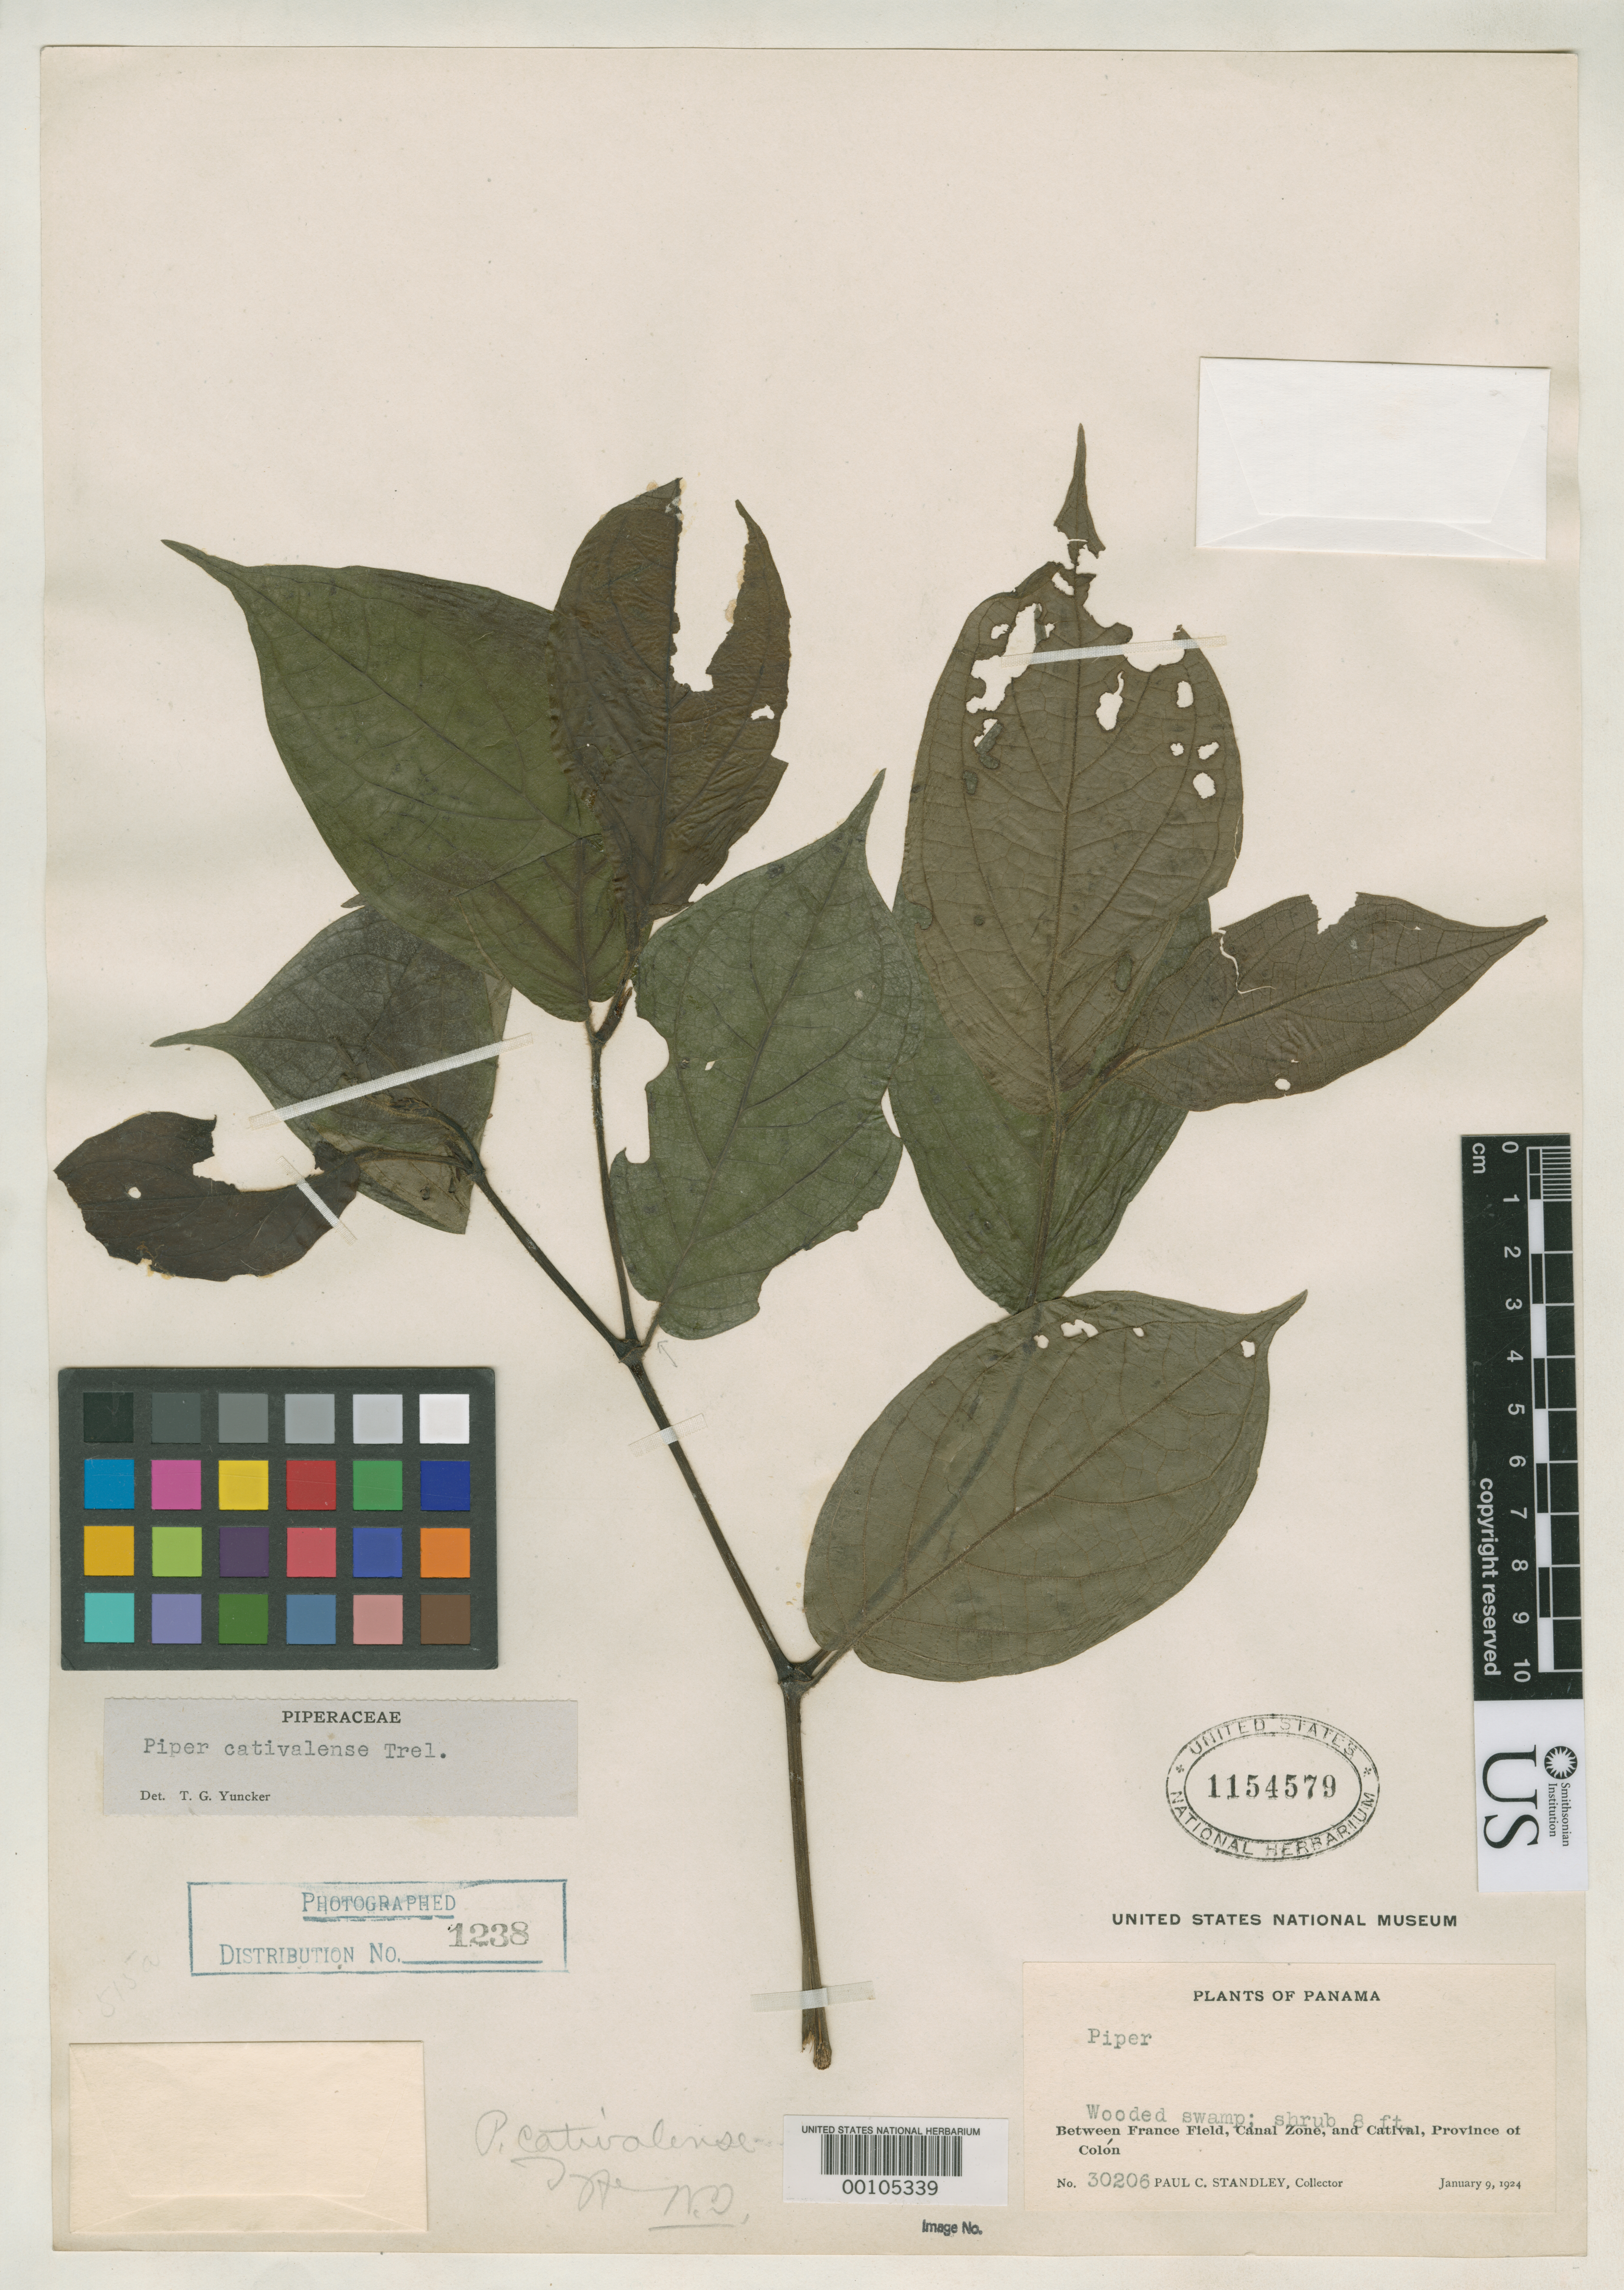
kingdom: Plantae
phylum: Tracheophyta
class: Magnoliopsida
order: Piperales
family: Piperaceae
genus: Piper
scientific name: Piper cativalense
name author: Trel.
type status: Holotype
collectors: P. C. Standley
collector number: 30206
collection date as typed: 09 Jan 1924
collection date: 1924-01-09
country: Panama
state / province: Colón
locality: Between France Field and Catival.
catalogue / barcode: US 1154579